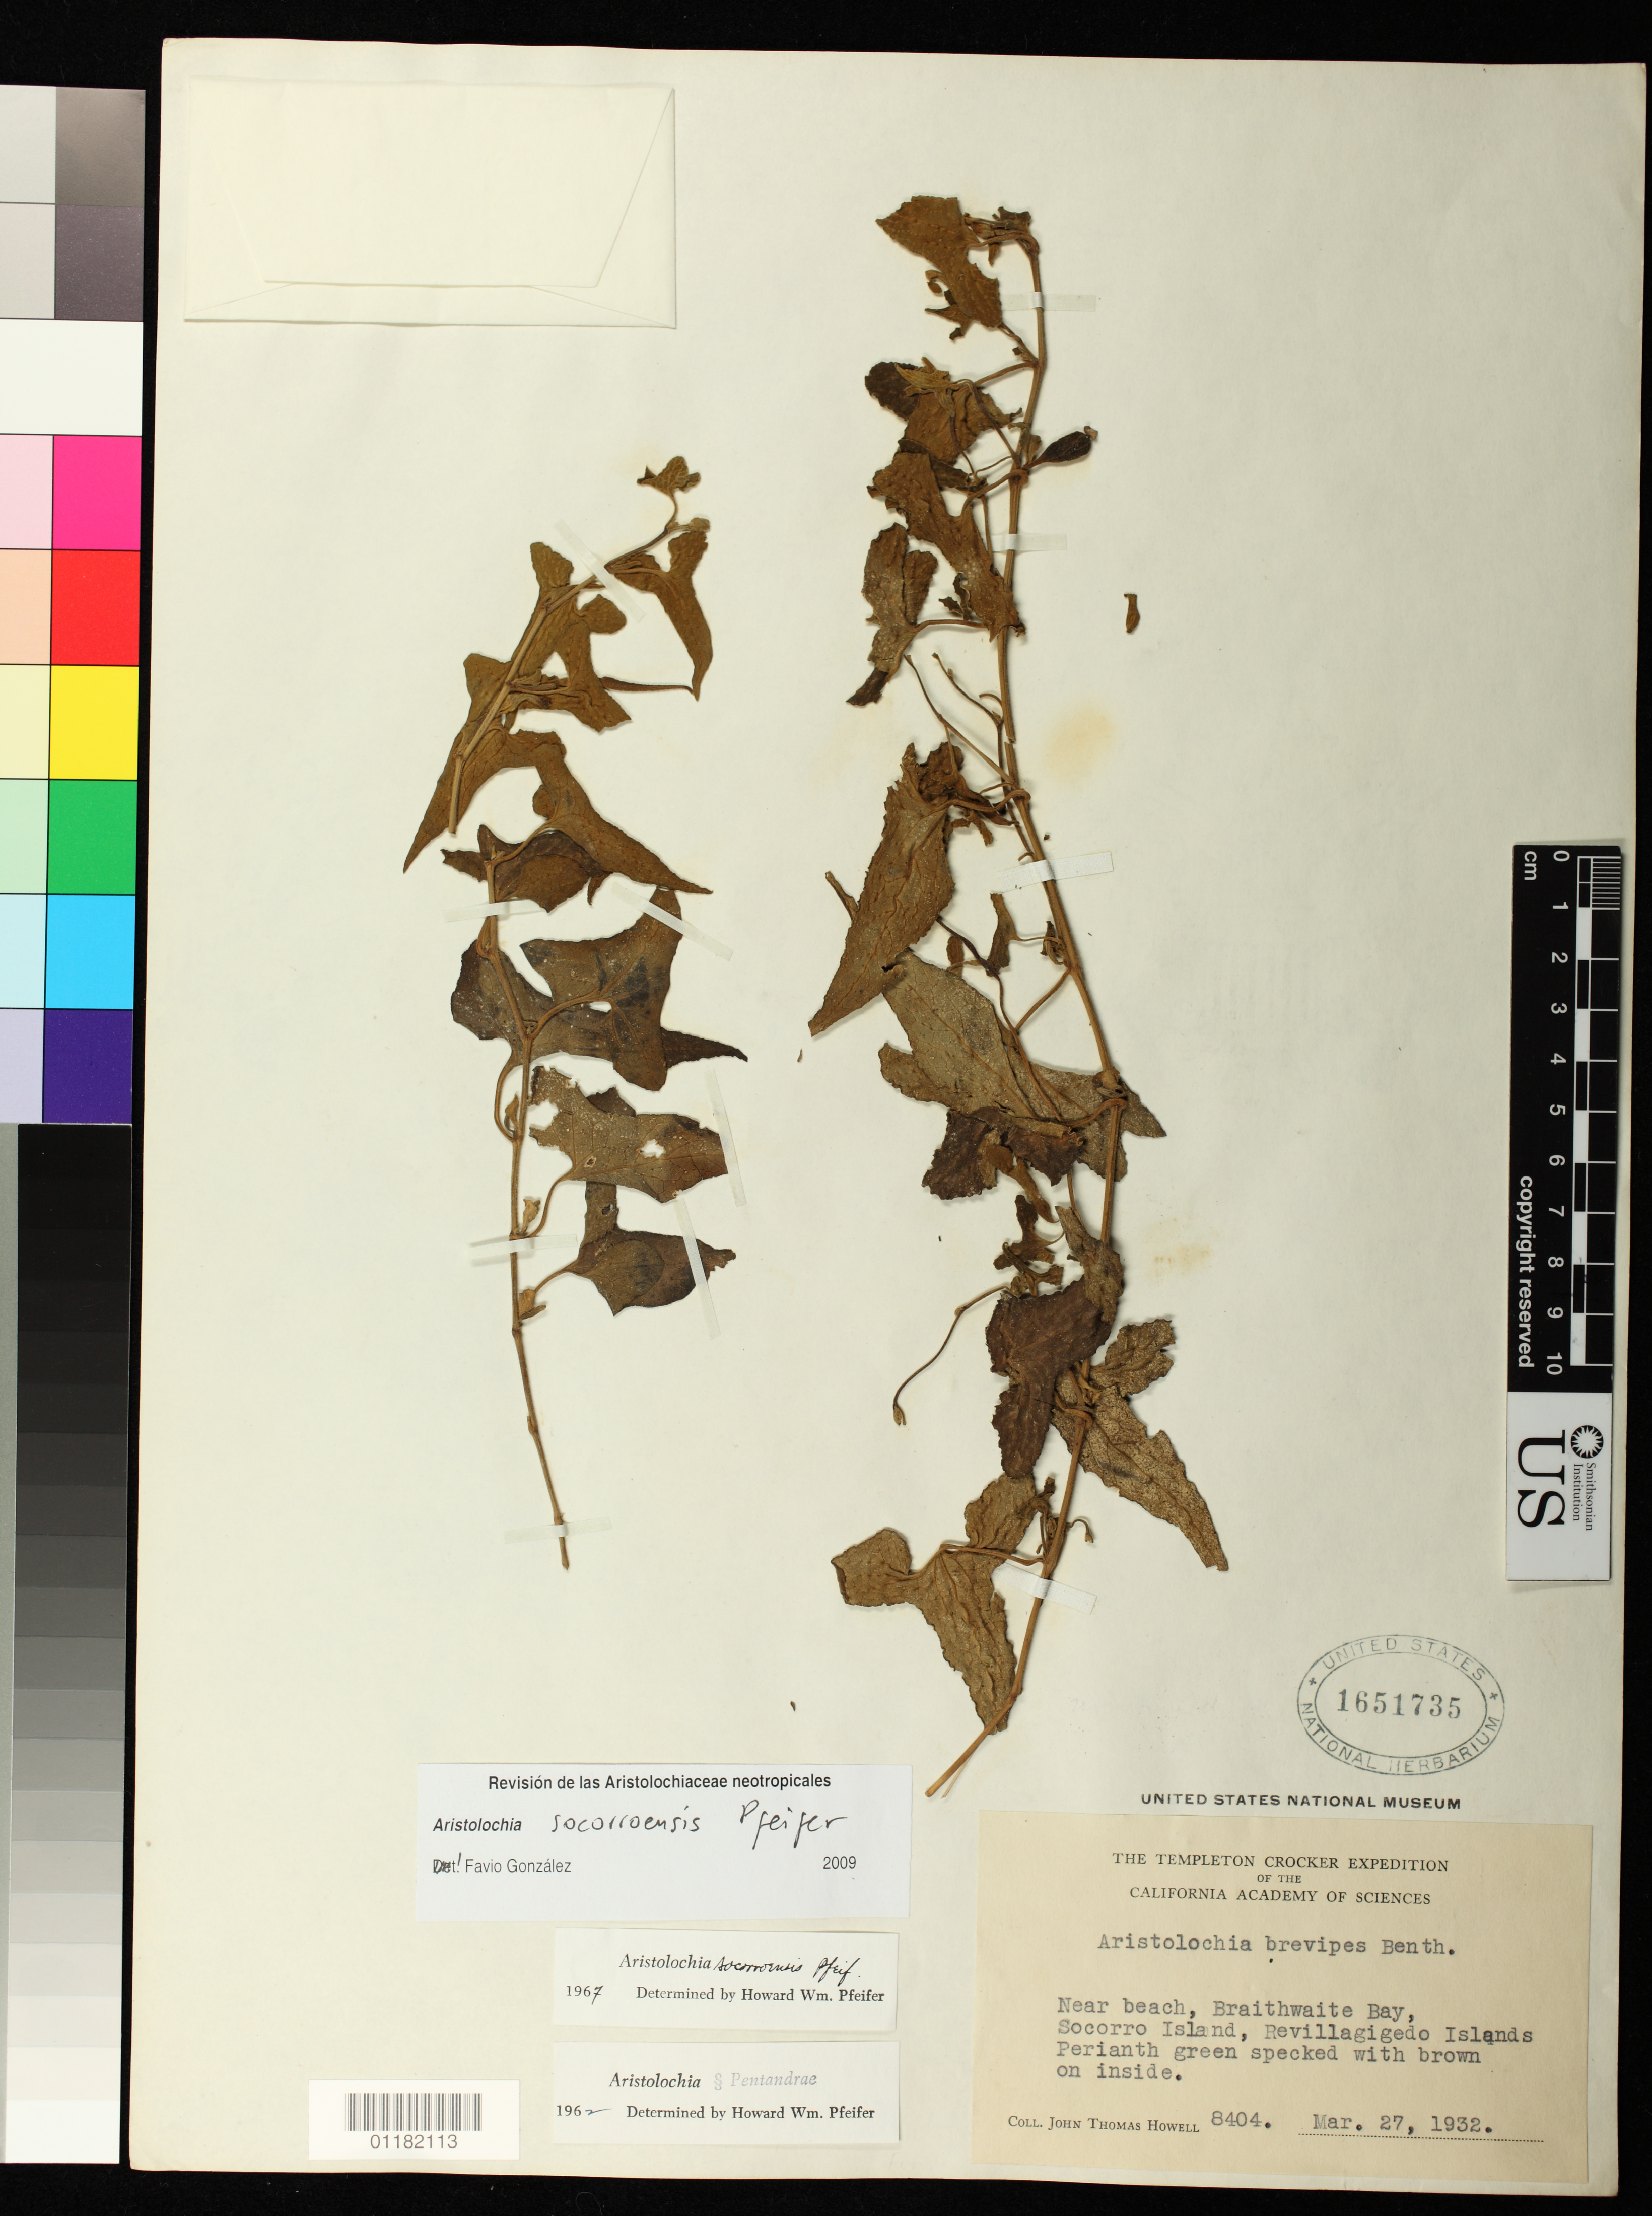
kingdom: Plantae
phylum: Tracheophyta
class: Magnoliopsida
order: Piperales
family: Aristolochiaceae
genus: Aristolochia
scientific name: Aristolochia socorroensis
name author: Pfeifer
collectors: J. T. Howell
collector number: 8404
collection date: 1932-03-27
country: Mexico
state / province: Colima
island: Socorro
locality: Near beach, Braithwaite Bay, Socorro Island, Revillagigedo Islands.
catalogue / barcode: US 1651735